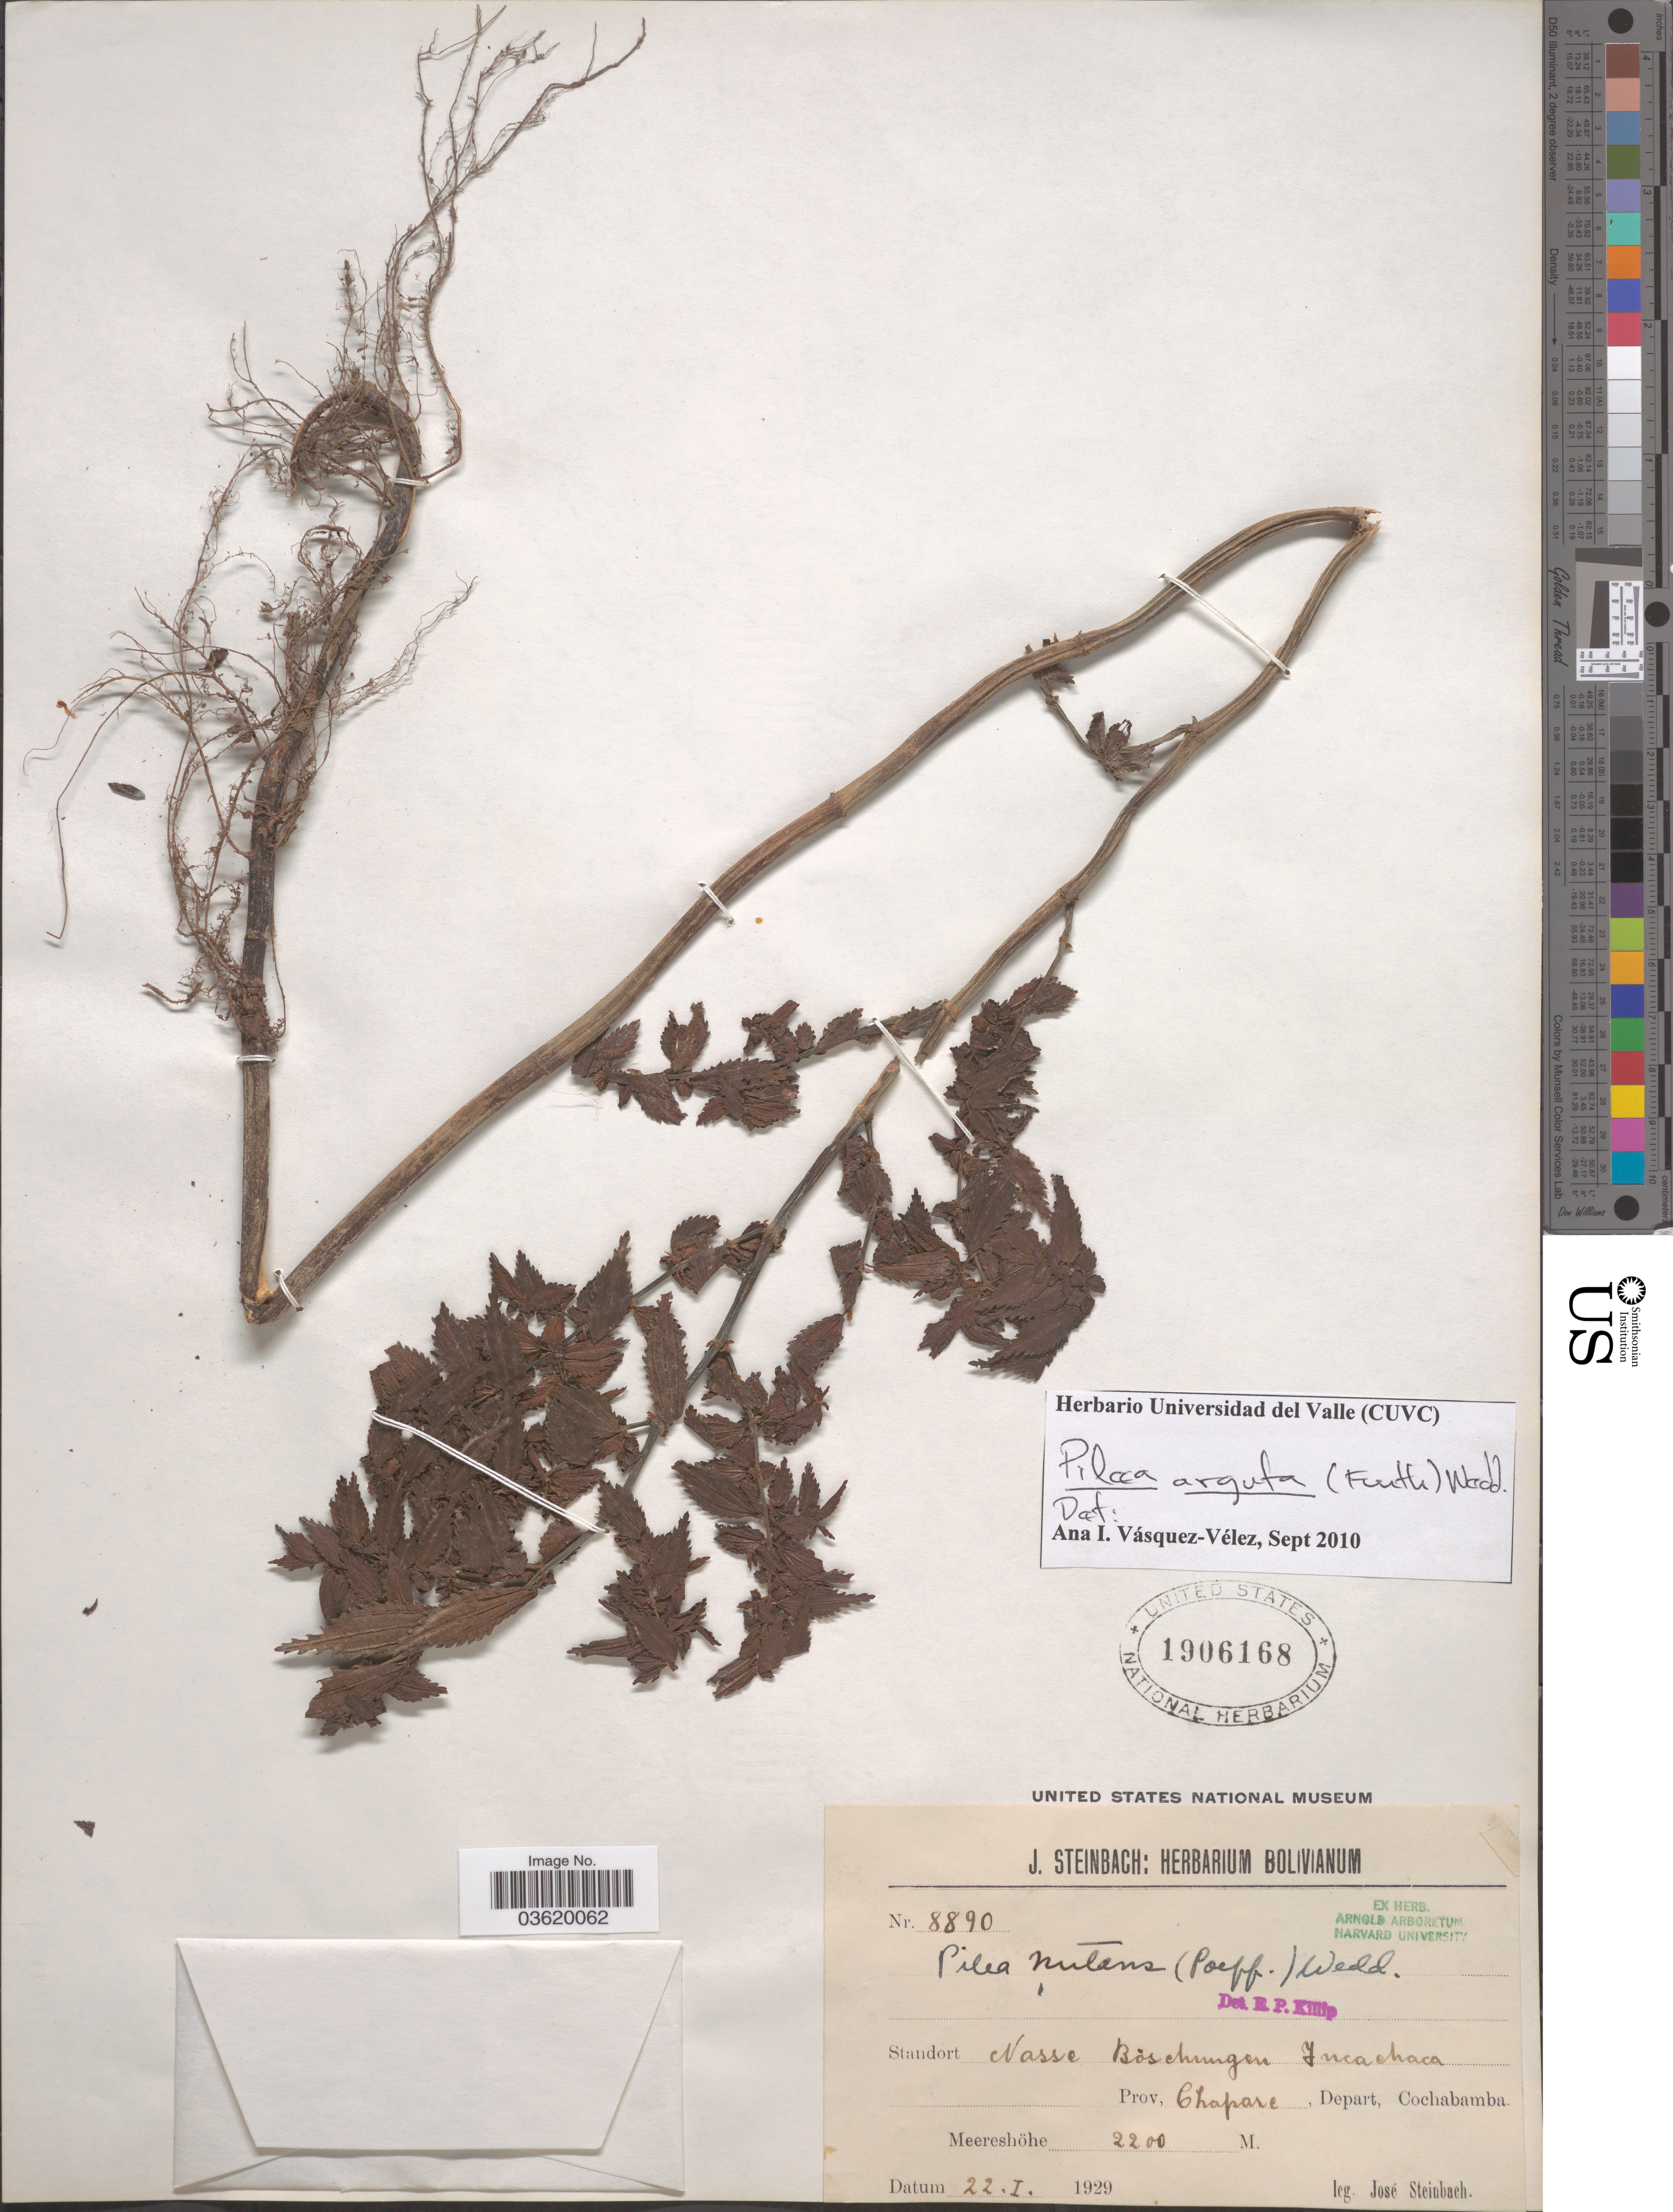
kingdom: Plantae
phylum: Tracheophyta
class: Magnoliopsida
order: Rosales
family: Urticaceae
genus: Pilea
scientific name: Pilea arguta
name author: Wedd.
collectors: J. Steinbach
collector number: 8890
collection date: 1929-01-22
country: Bolivia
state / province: Cochabamba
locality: Nasse Böschungen Fucacha. Prov, Chapare, Depart, Cochabamba.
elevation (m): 2200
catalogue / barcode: US 1906168